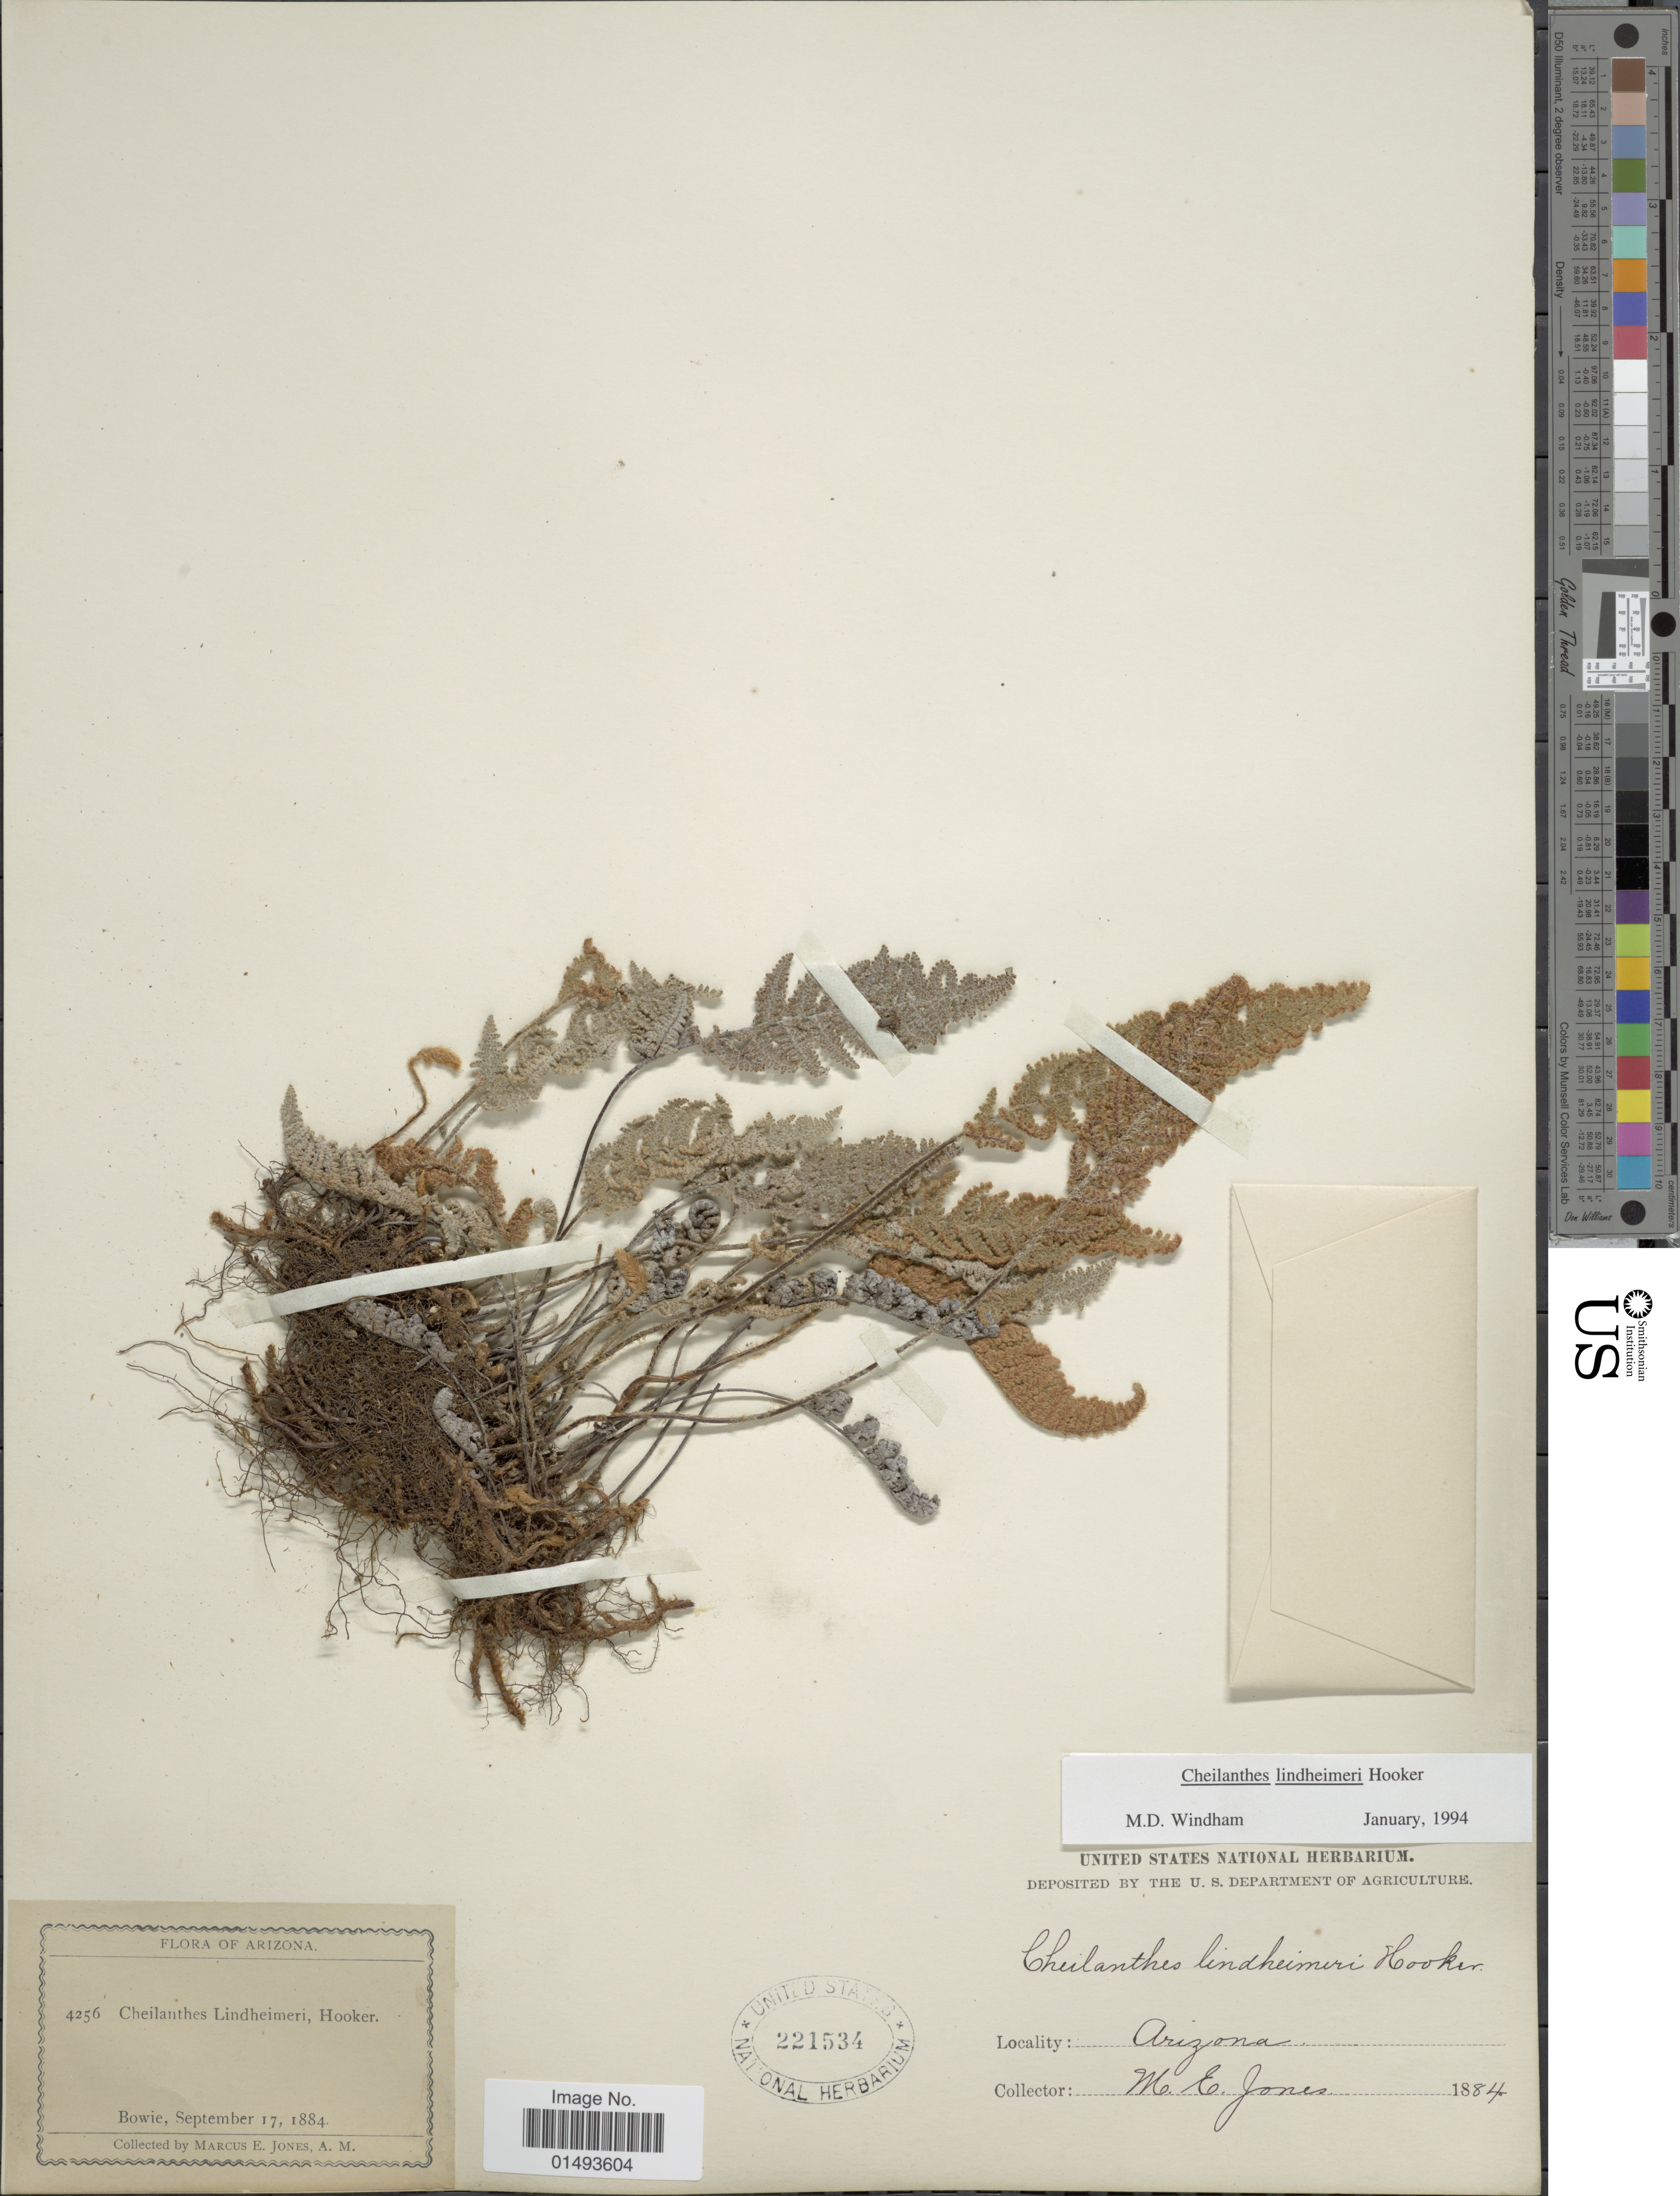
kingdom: Plantae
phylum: Tracheophyta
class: Polypodiopsida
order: Polypodiales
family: Pteridaceae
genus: Myriopteris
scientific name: Myriopteris lindheimeri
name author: (Hook.) J. Sm.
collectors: M. E. Jones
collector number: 4256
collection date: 1884-09-17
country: United States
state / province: Arizona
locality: Flora of Arizona, Bowie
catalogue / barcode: US 221534